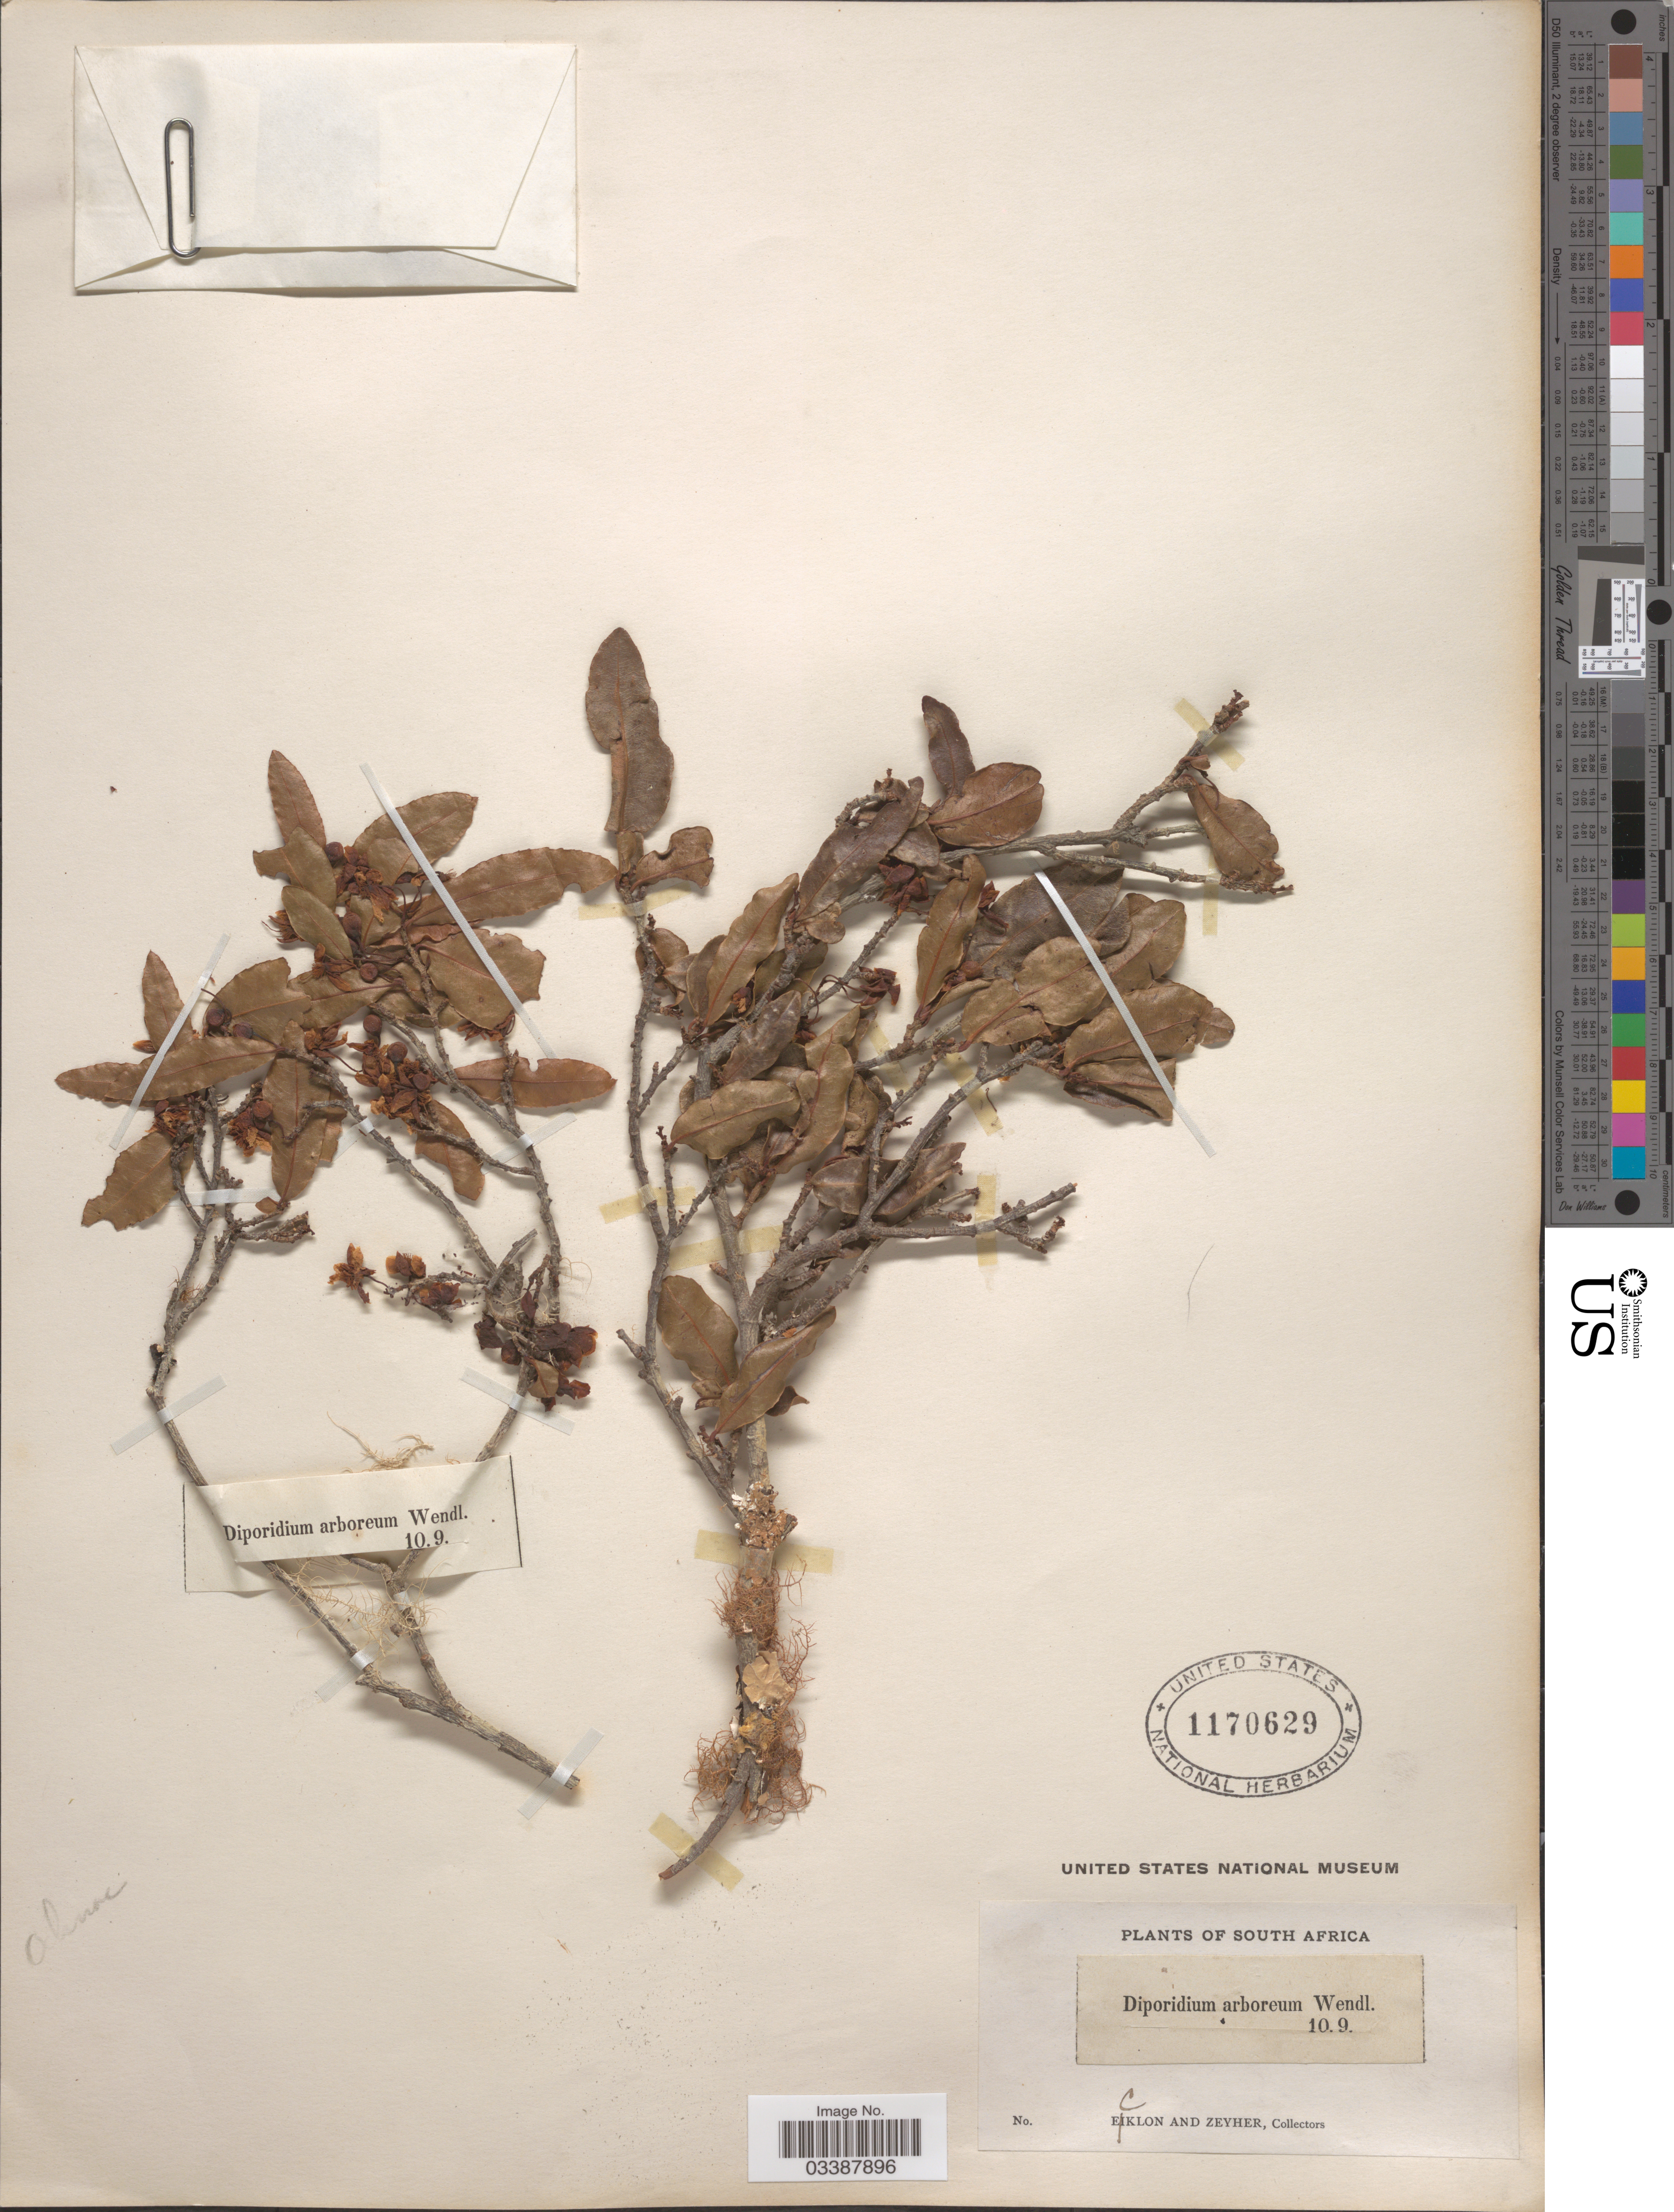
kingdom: Plantae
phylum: Tracheophyta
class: Magnoliopsida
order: Malpighiales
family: Ochnaceae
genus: Ochna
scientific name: Ochna arborea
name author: Burch. ex DC.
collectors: -. Ecklon & -. Zeyher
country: South Africa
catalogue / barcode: US 1170629